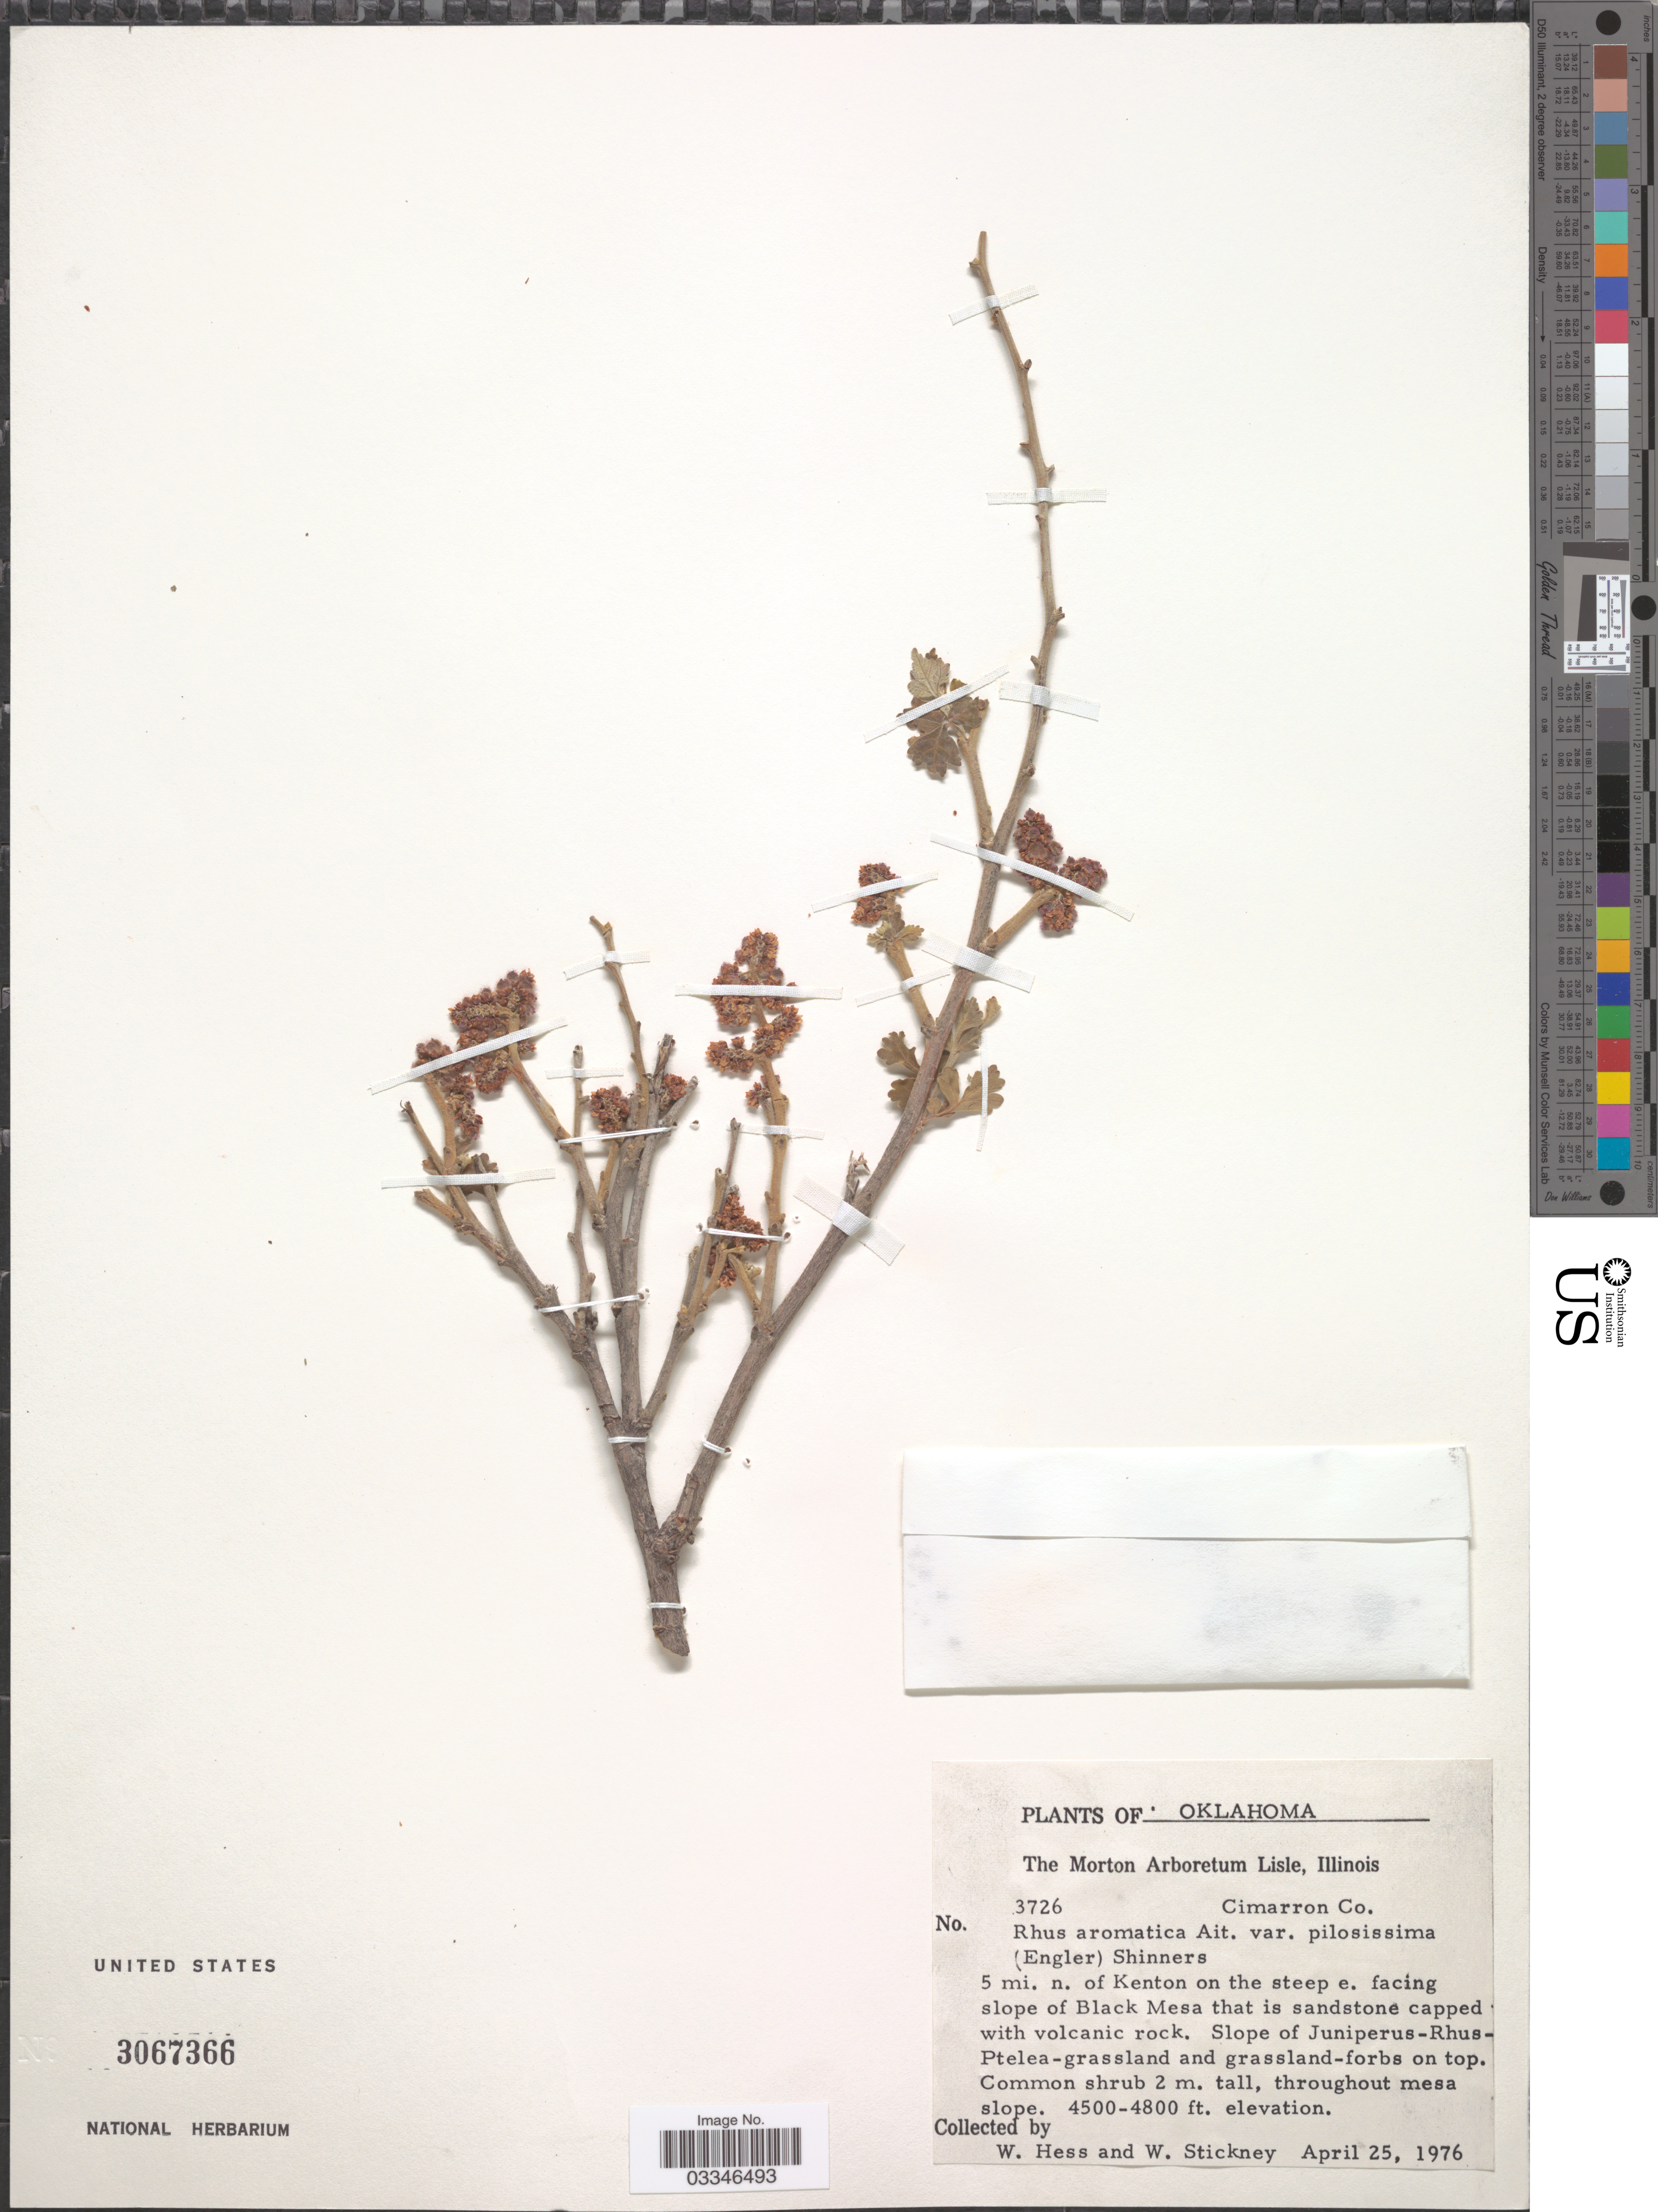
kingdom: Plantae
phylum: Tracheophyta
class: Magnoliopsida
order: Sapindales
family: Anacardiaceae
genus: Rhus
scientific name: Rhus trilobata var. pilosissima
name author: Engl.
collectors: W. Hess & W. Stickney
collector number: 3726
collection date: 1976-04-25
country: United States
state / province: Oklahoma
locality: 5 mi. n. of Kenton on the steep e. facing slope of Black Mesa that is sandstone capped with volcanic rock.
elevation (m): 1372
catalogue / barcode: US 3067366